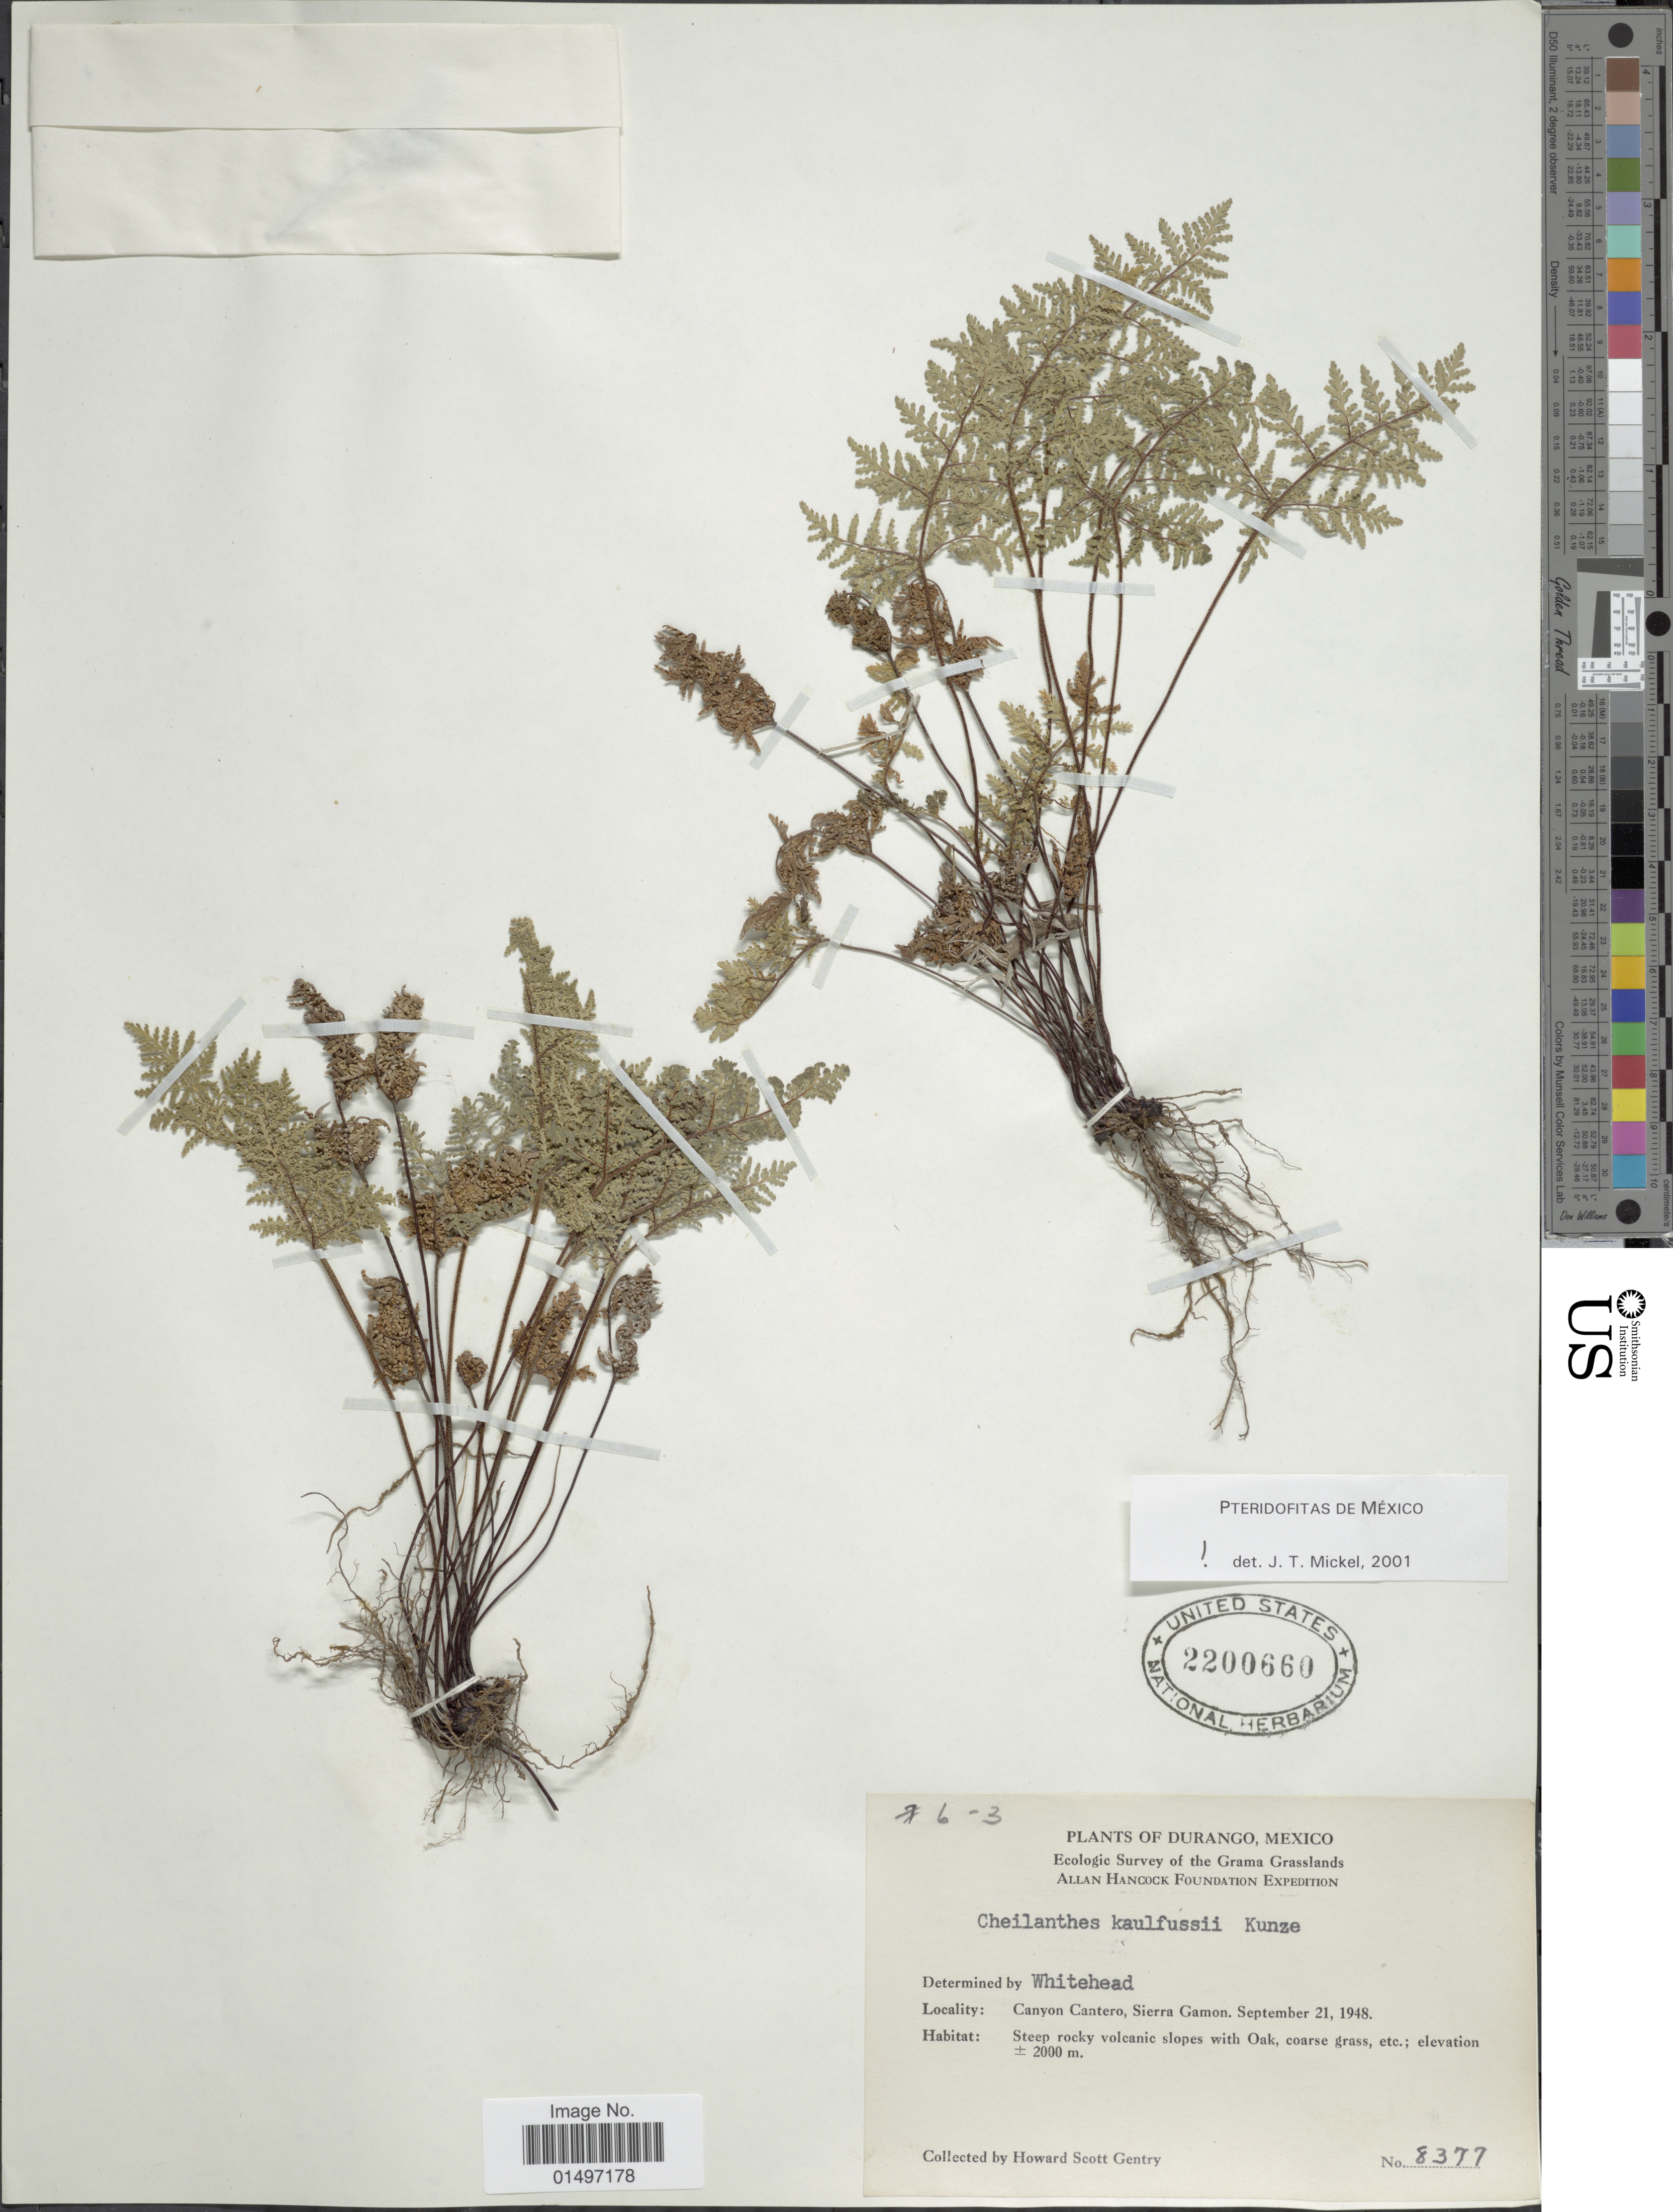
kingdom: Plantae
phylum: Tracheophyta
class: Polypodiopsida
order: Polypodiales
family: Pteridaceae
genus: Gaga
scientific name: Gaga kaulfussii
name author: (Kunze) Fay W. Li & Windham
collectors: H. S. Gentry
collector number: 8377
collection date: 1948-09-21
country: Mexico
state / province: Durango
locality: Mexico, Durango, Canyon Cantero, Sierra Gamon.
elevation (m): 2000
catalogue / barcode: US 2200660